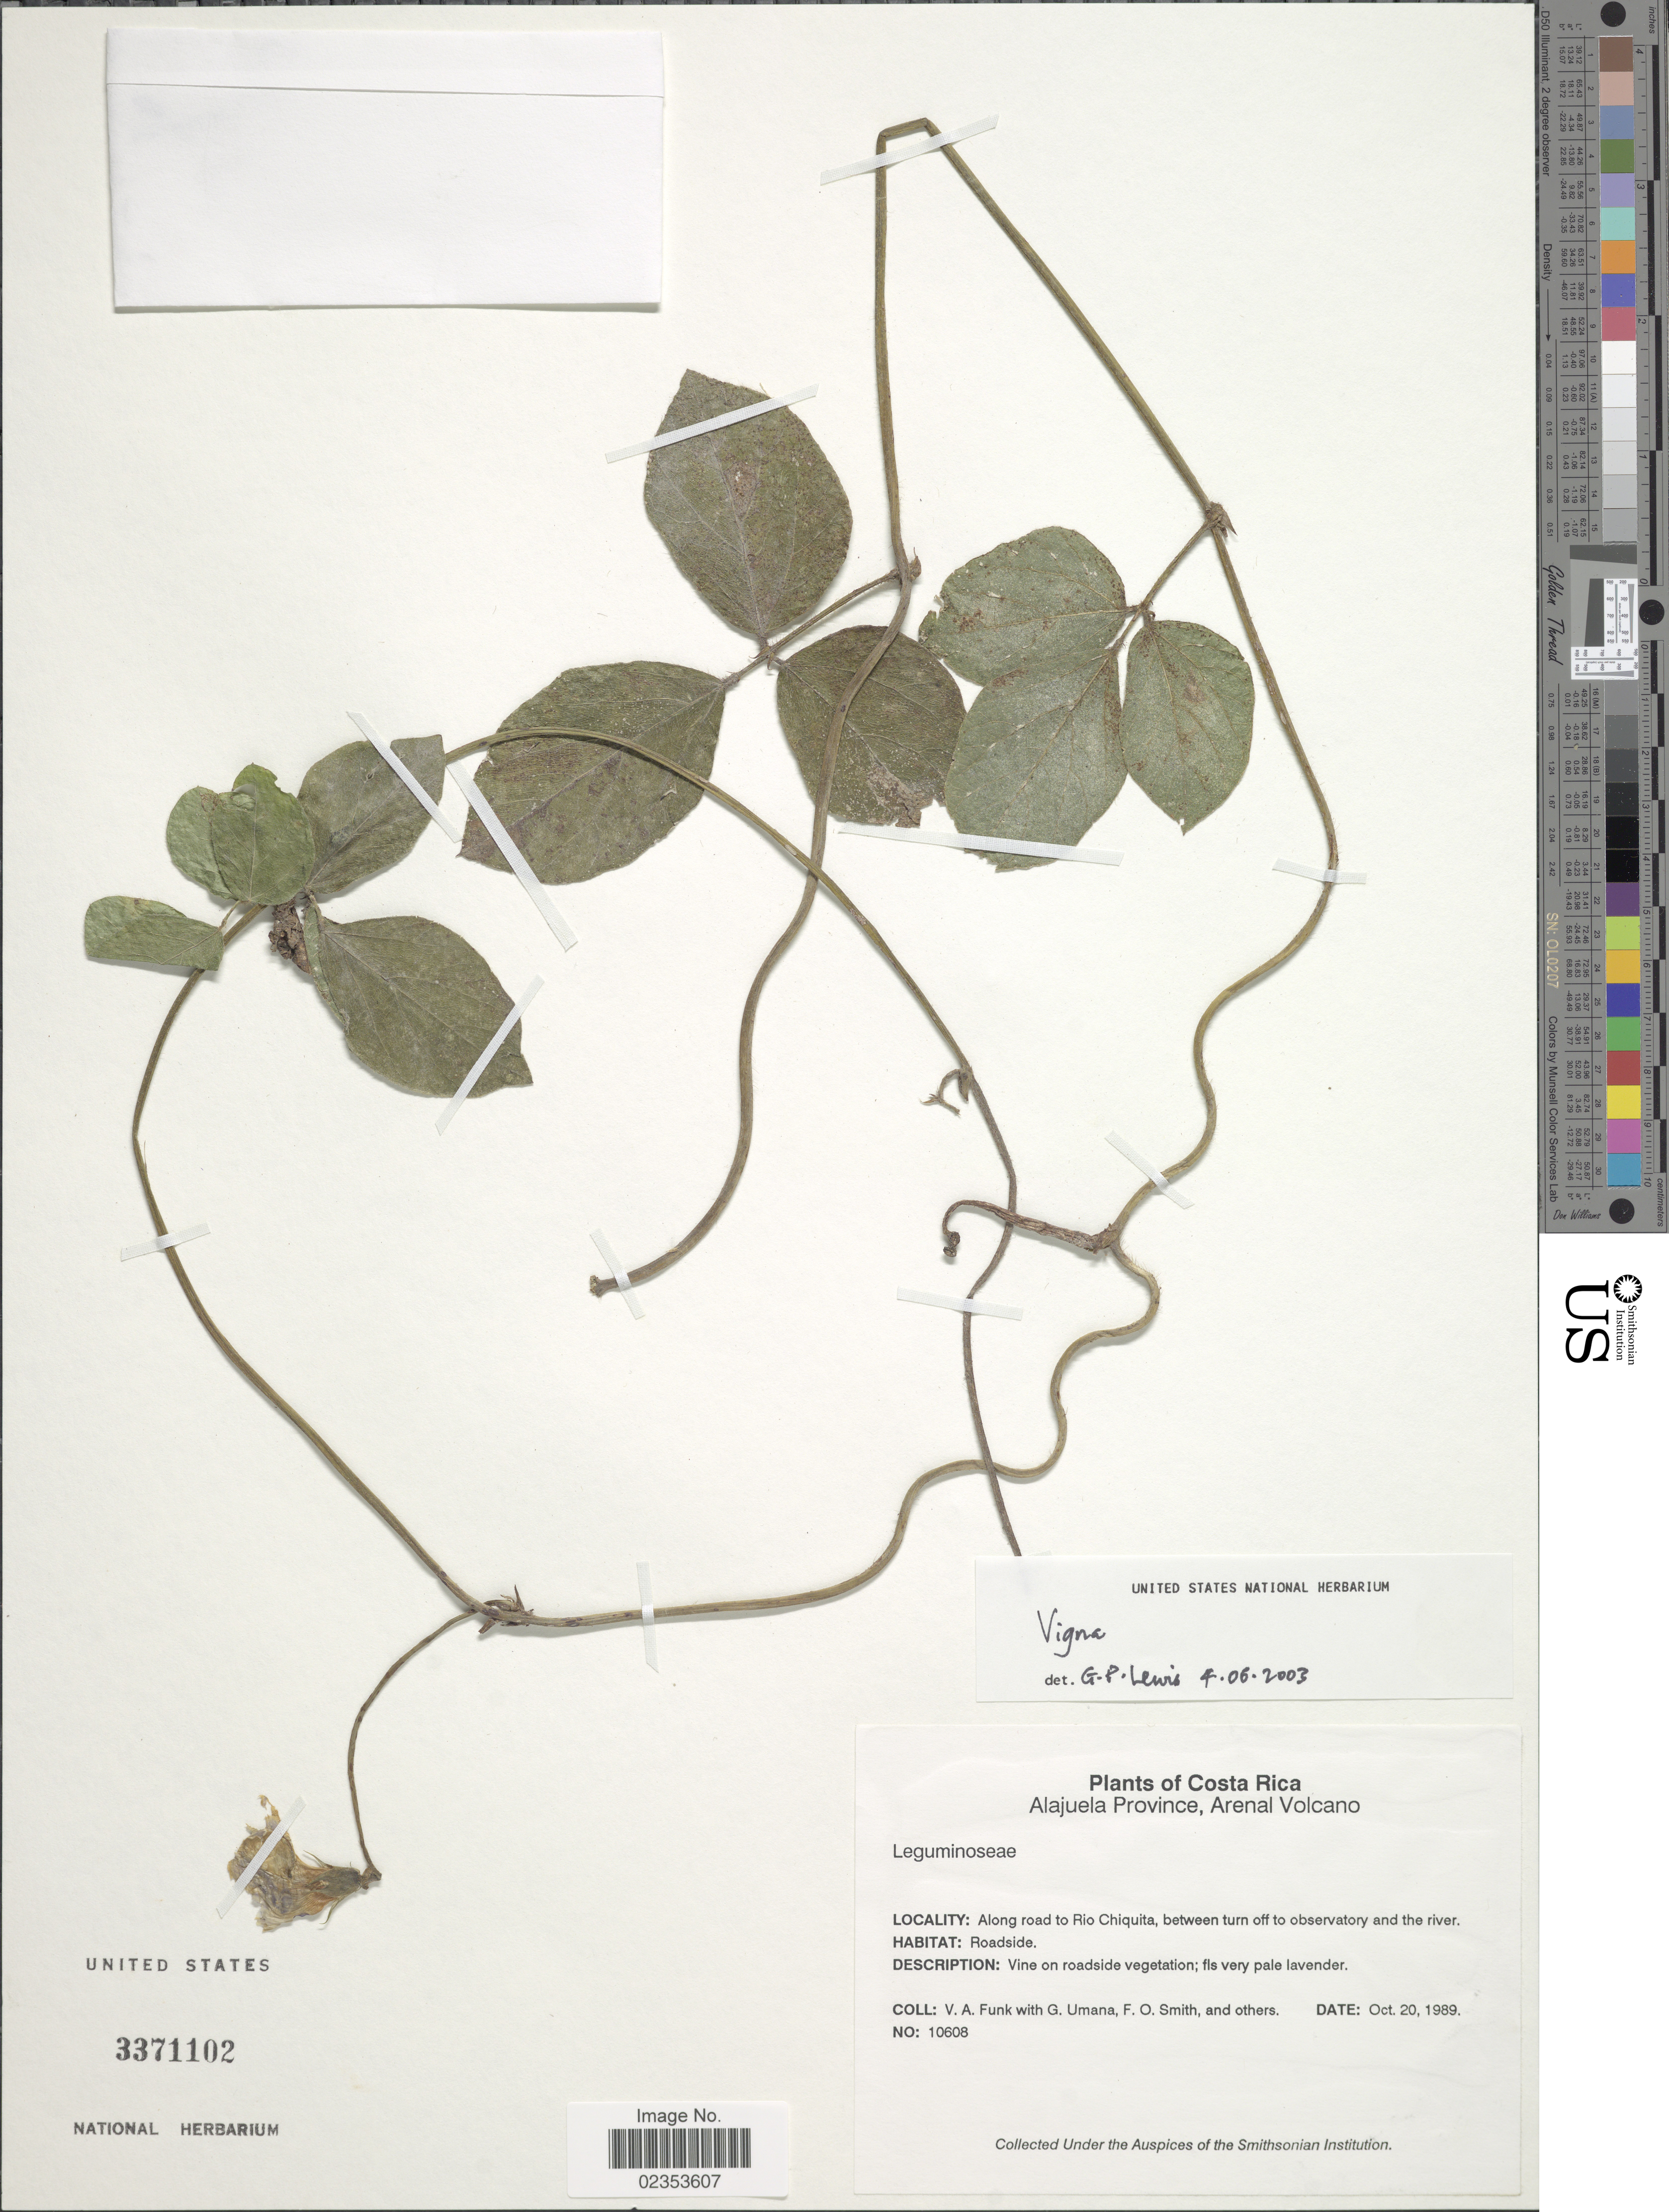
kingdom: Plantae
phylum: Tracheophyta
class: Magnoliopsida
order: Fabales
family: Fabaceae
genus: Vigna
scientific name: Vigna sp.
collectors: V. Funk, G. Umana, F. Smith & et al.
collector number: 10608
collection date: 1989-10-20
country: Costa Rica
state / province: Alajuela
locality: Alajuela Province, Arenal Volcano. Along road to Rio Chiquita, between turn off to observatory and the river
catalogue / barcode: US 3371102